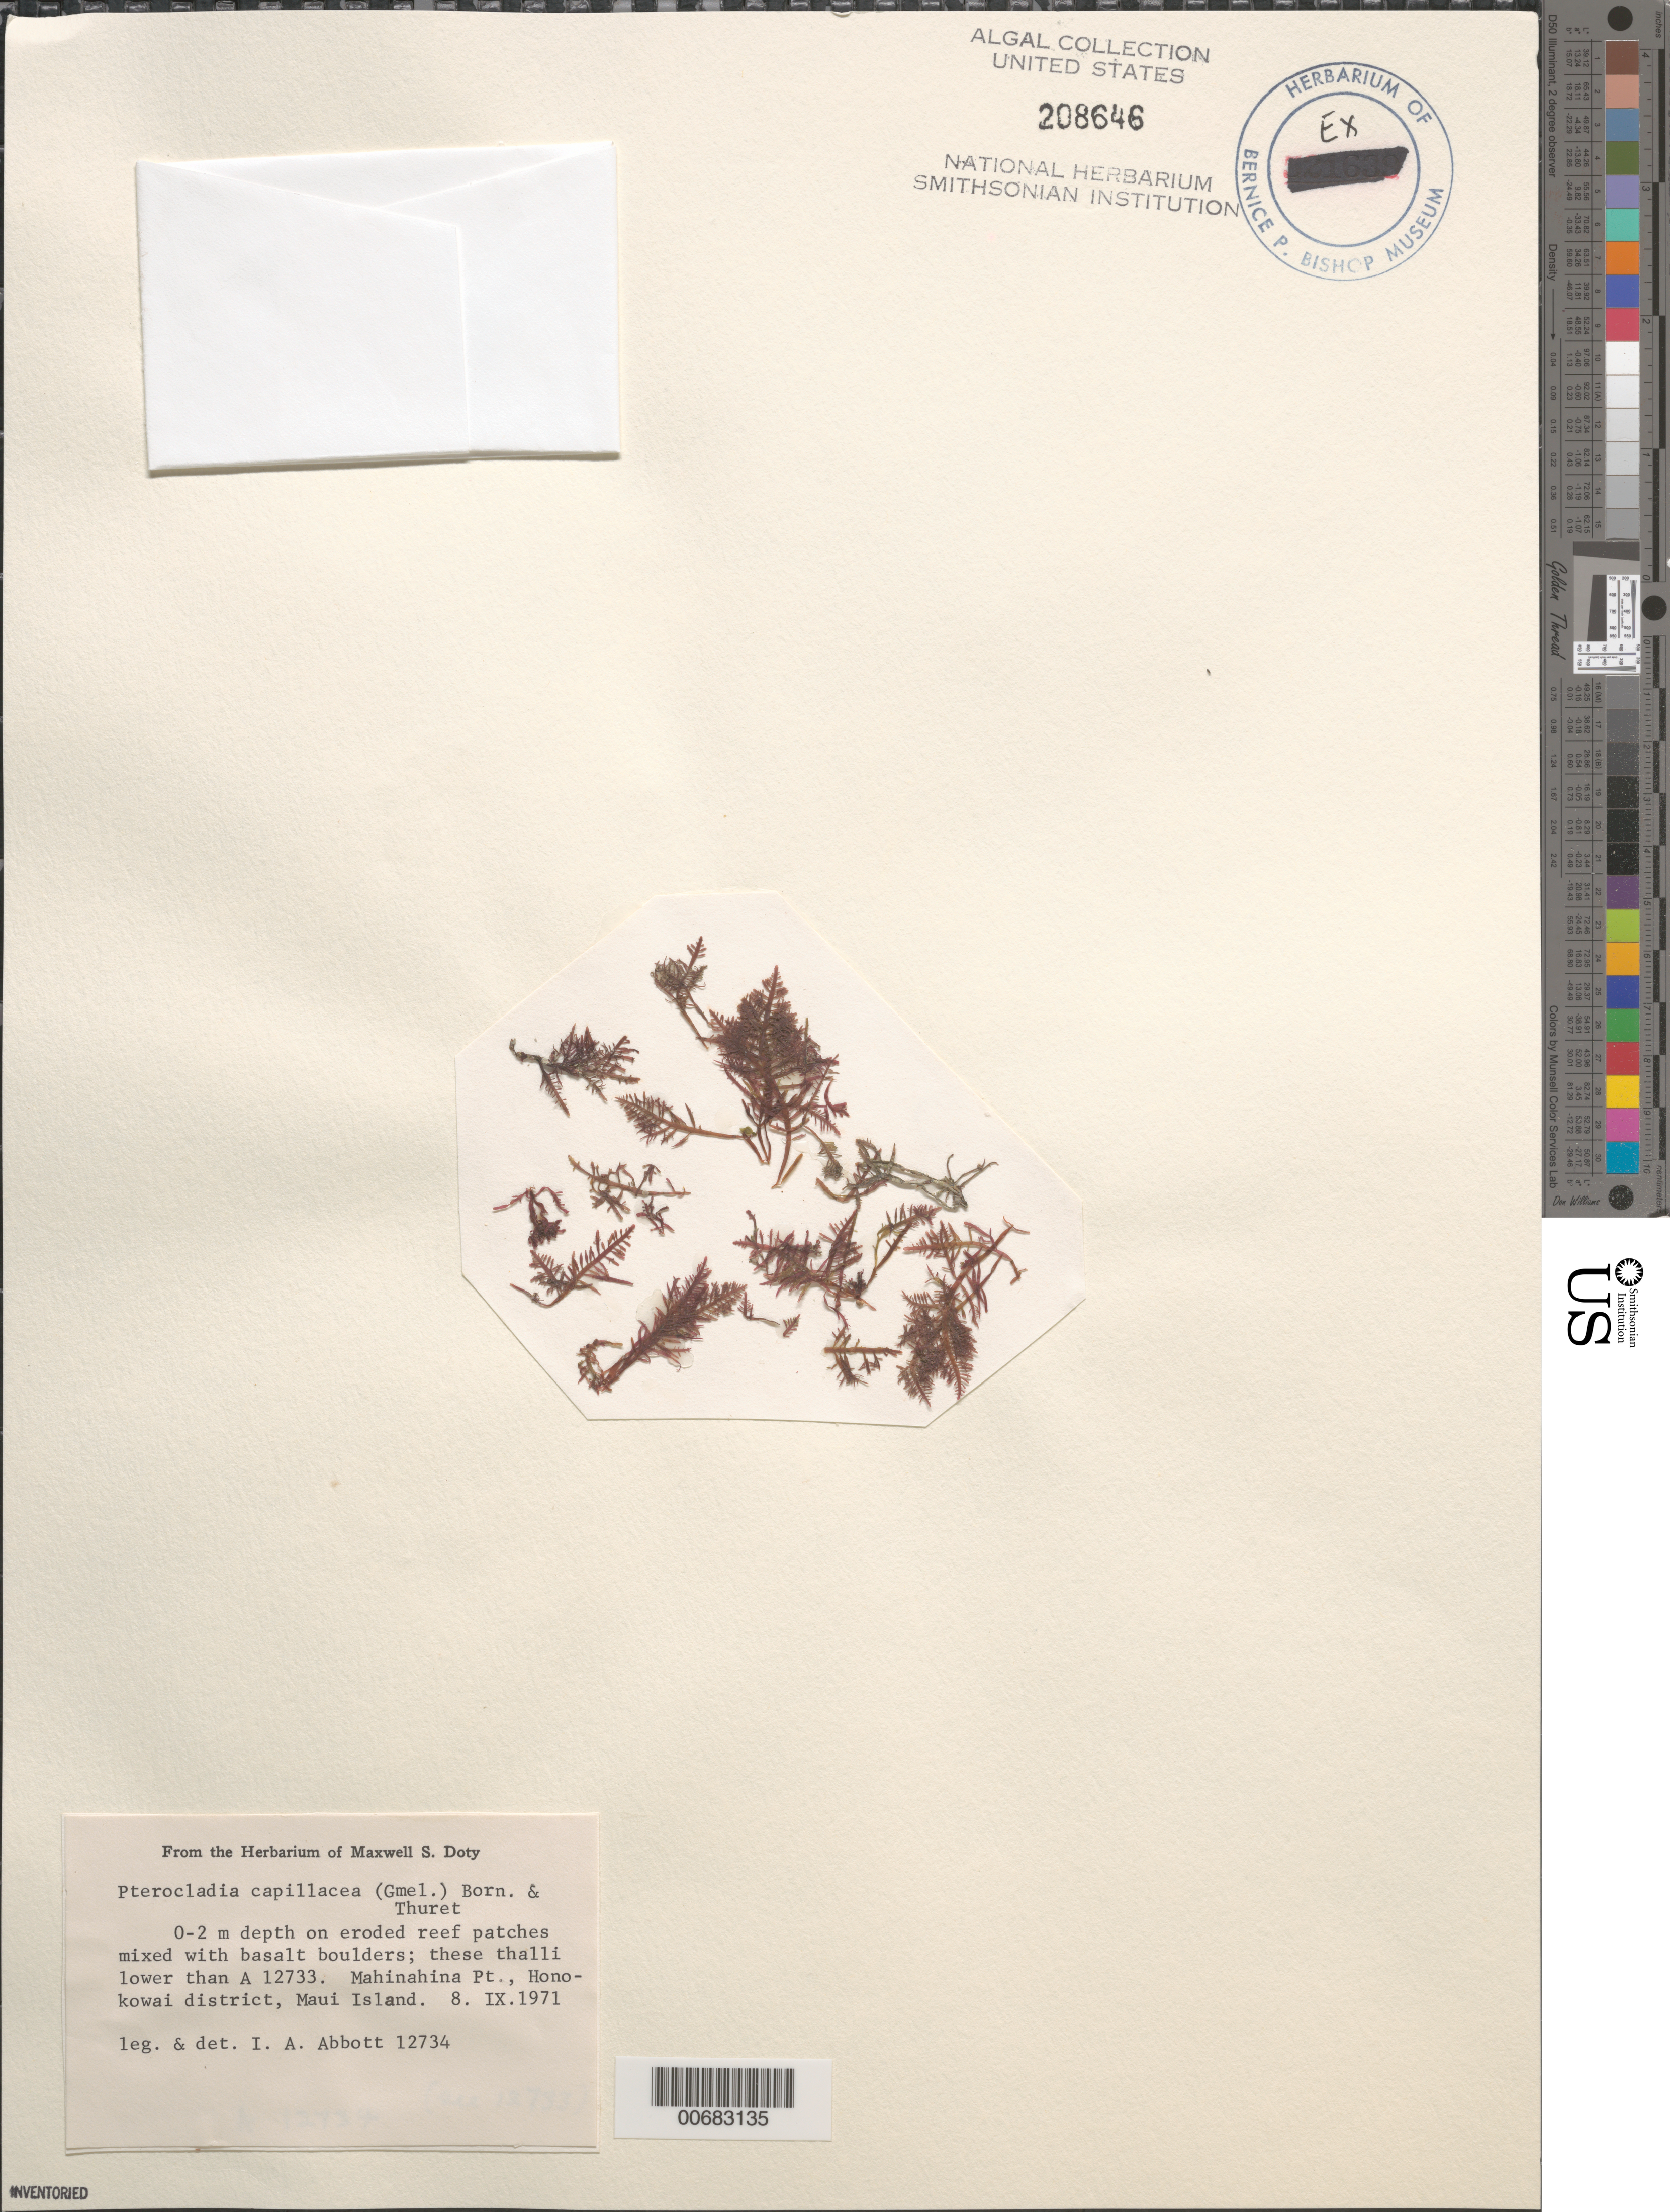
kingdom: Plantae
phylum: Rhodophyta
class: Florideophyceae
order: Gelidiales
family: Pterocladiaceae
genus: Pterocladiella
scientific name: Pterocladiella capillacea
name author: (S.G. Gmel.) Santelices & Hommers.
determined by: Algae name updating Project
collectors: I. A. Abbott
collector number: IAA 12734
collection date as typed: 08 Sep 1971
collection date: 1971-09-08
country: United States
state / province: Hawaii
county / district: Maui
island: Maui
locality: Mahinahina Point, Honokowai District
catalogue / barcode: US 208646